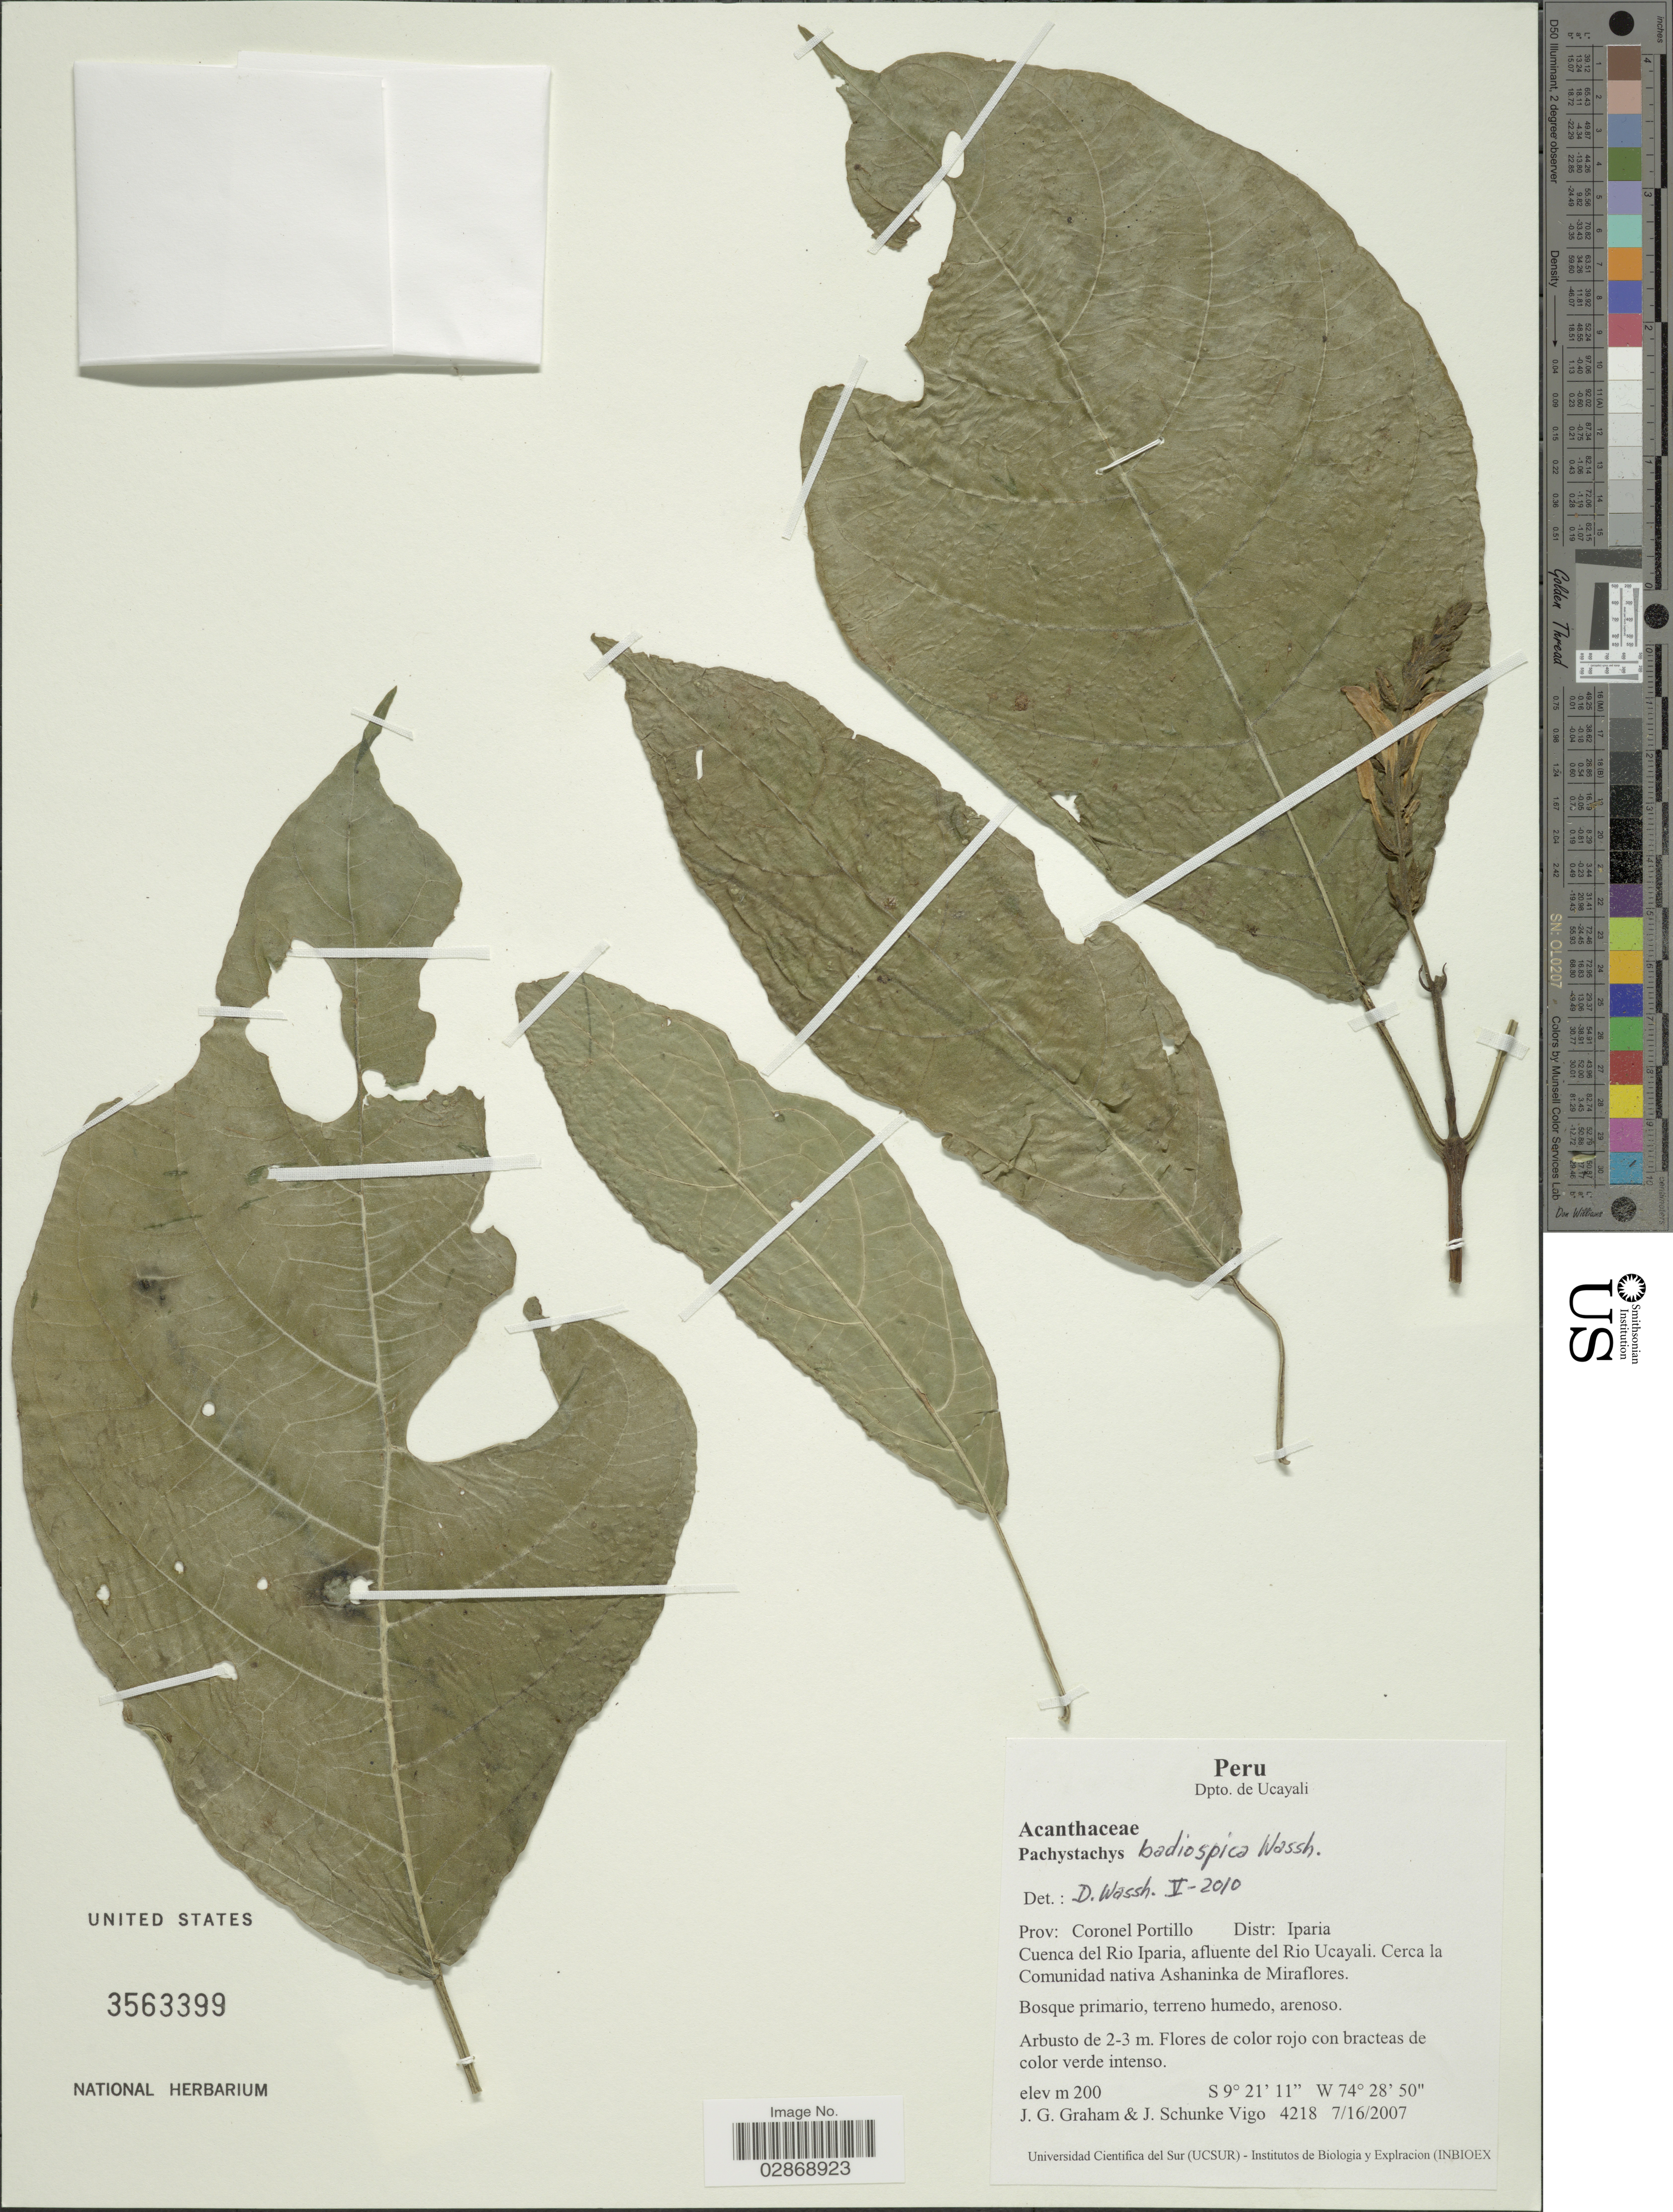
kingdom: Plantae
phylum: Tracheophyta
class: Magnoliopsida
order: Lamiales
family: Acanthaceae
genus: Pachystachys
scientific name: Pachystachys badiospica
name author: Wassh.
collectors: J. Graham & J. Schunke Vigo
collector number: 4218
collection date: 2007-07-16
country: Peru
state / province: Ucayali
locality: Dpto. de Ucayali. Prov: Coronel Portillo. Distr: Iparia. Cuenca del Rio Iparia, afluente del Rio Ucayali. Cerca la Comunidad nativa Ashaninka de Miraflores.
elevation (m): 200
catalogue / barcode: US 3563399